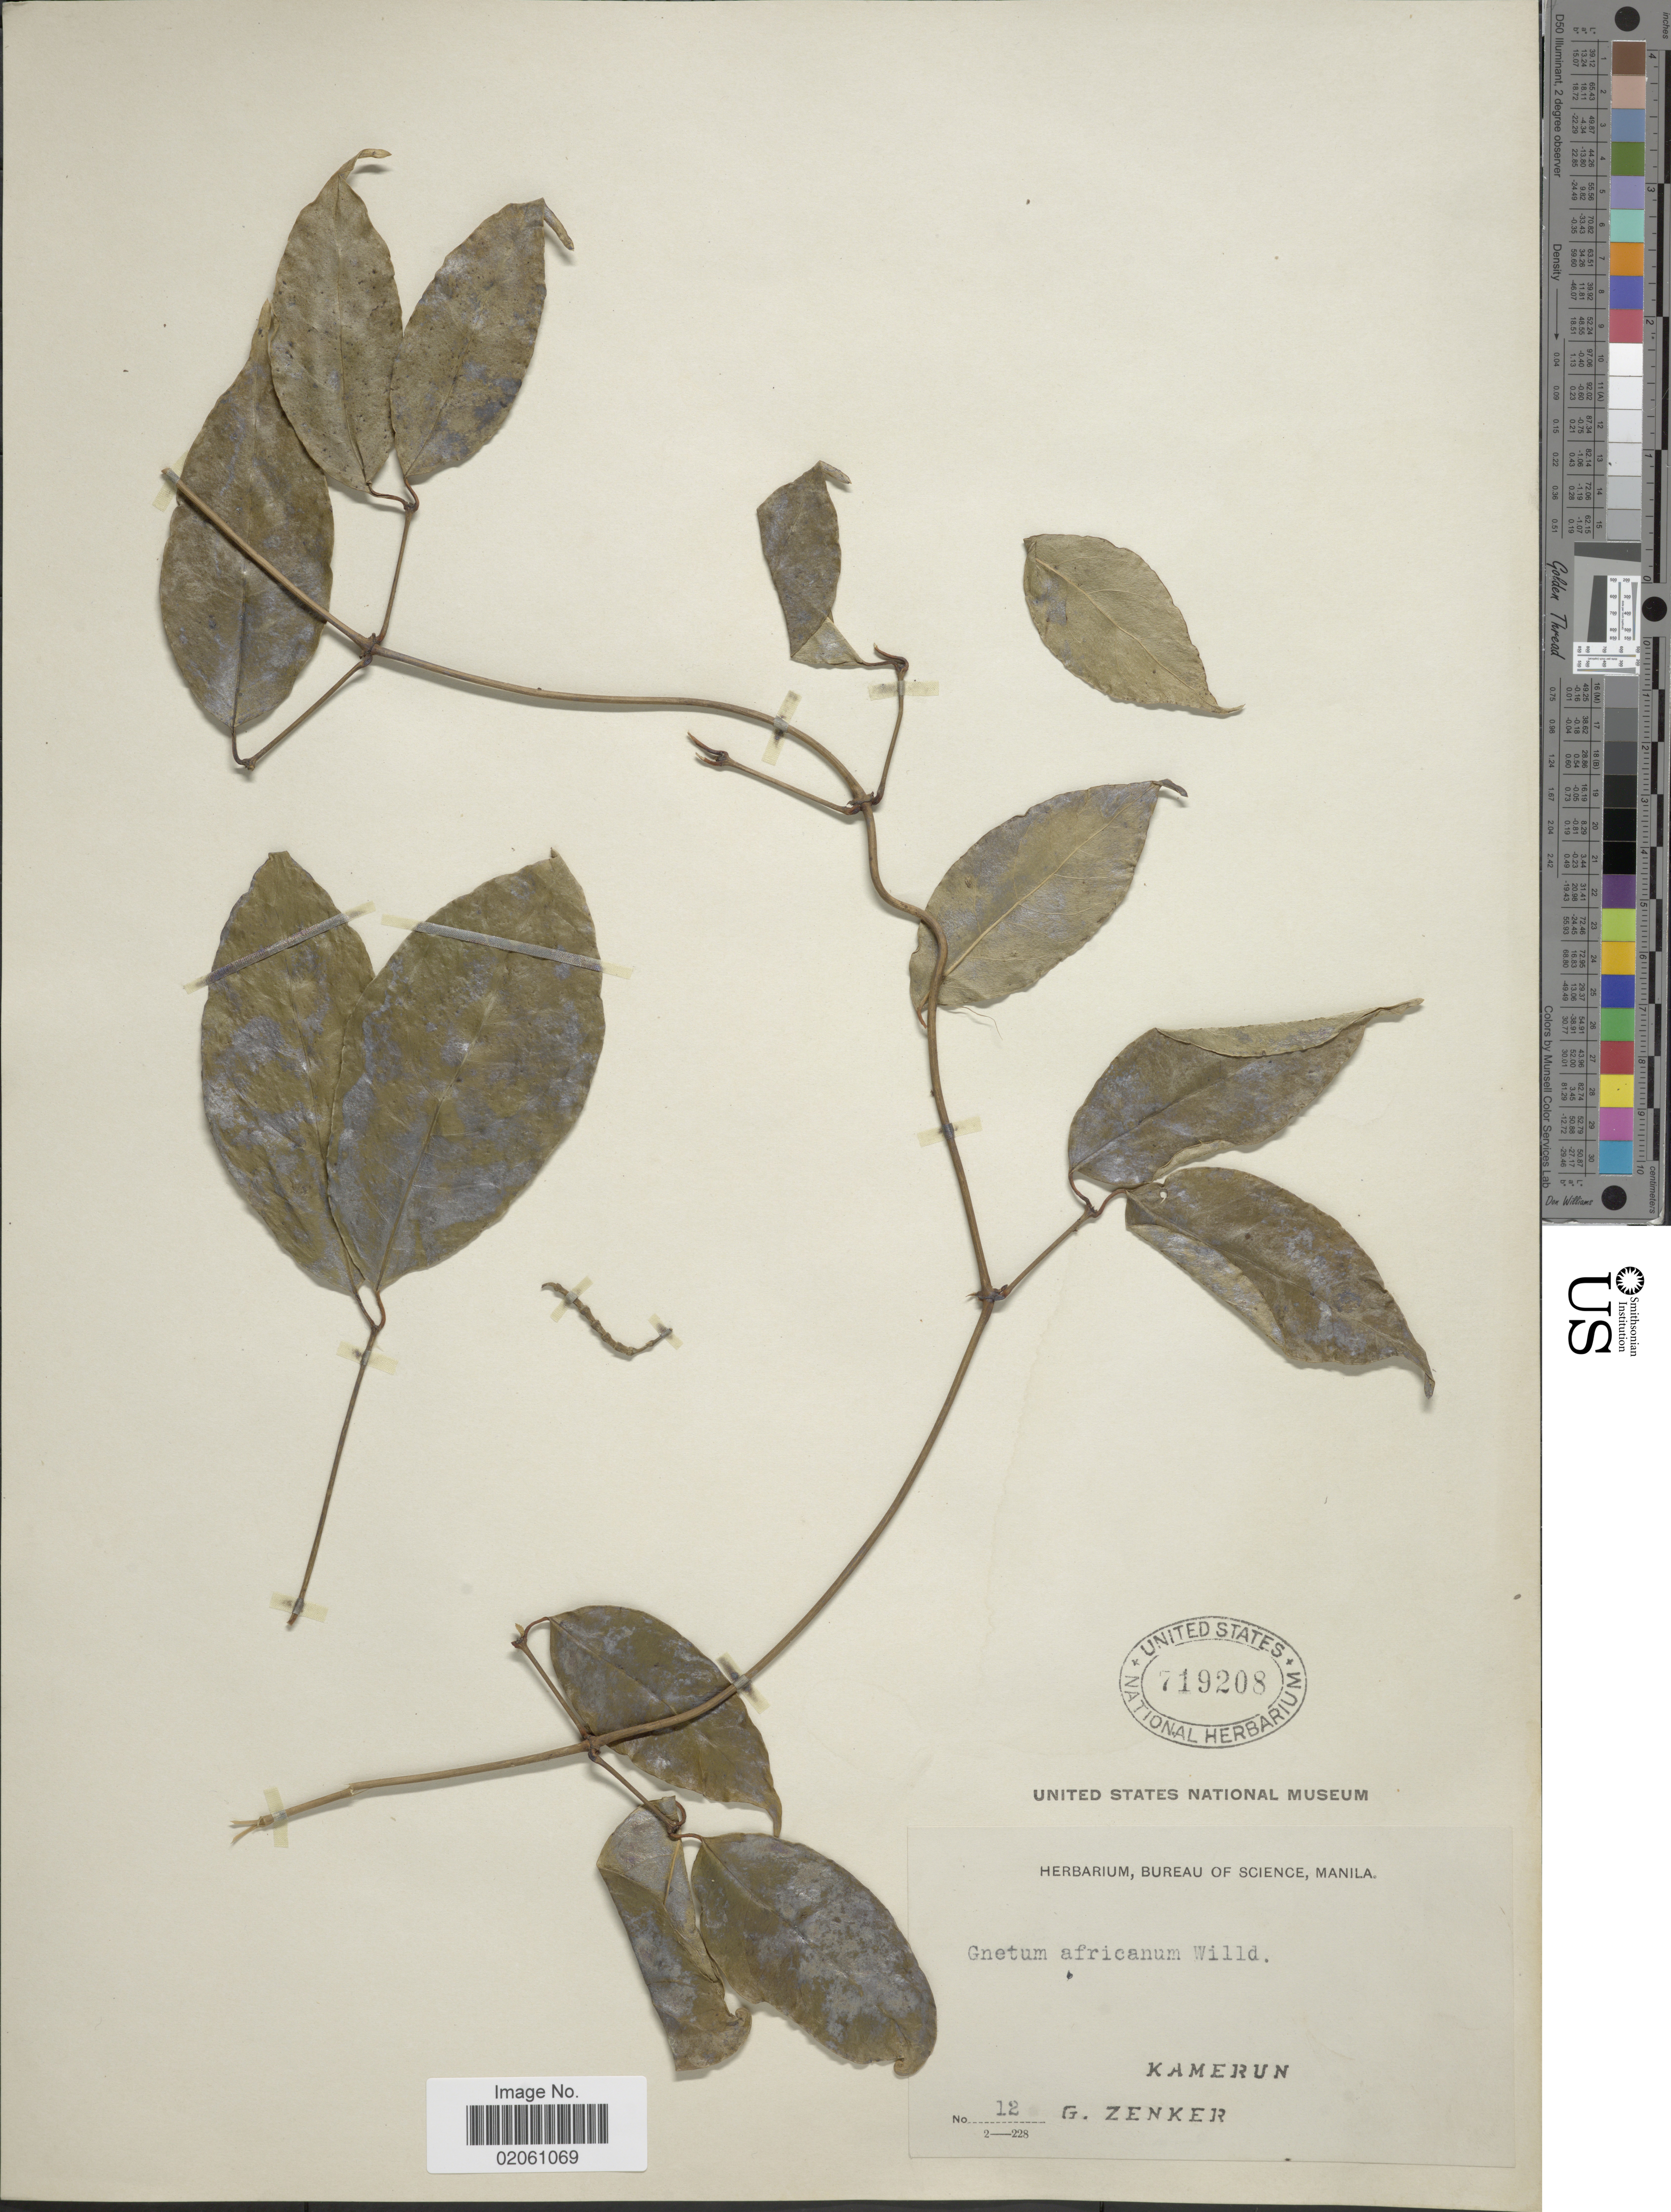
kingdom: Plantae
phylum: Tracheophyta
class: Gnetopsida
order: Gnetales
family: Gnetaceae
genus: Gnetum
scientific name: Gnetum africanum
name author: Welw.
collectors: G. A. Zenker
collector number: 12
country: Cameroon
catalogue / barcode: US 719208